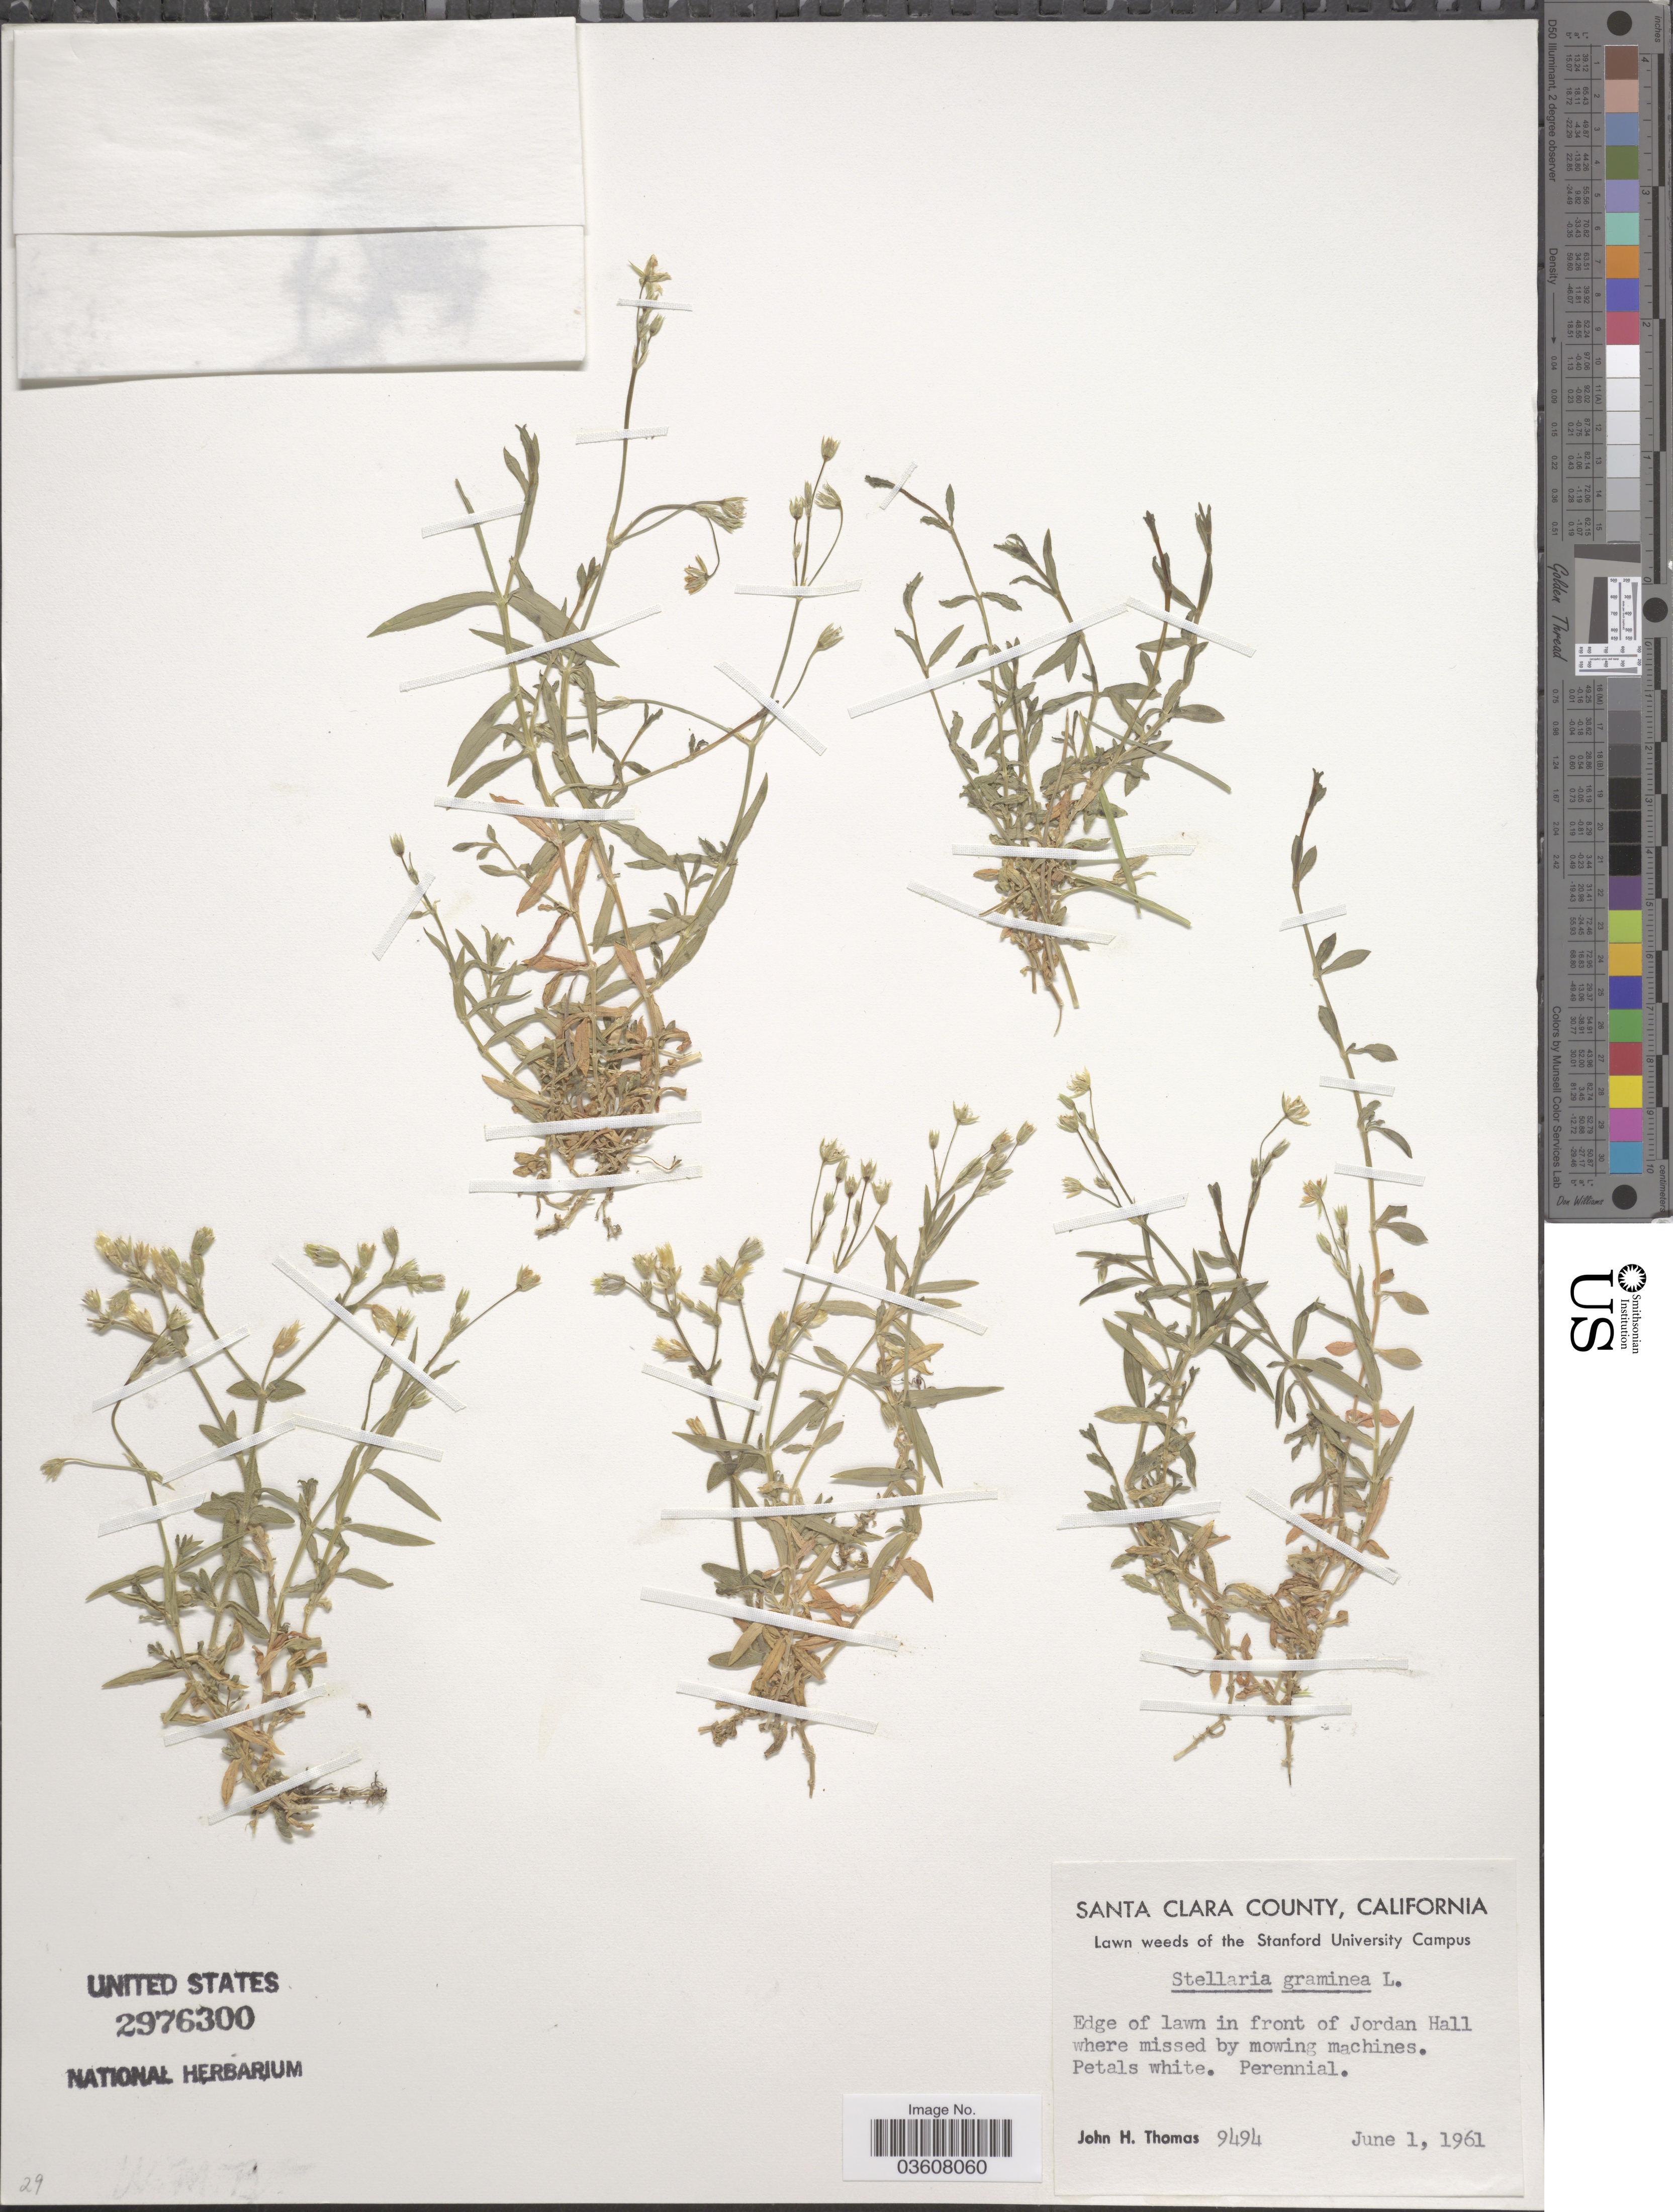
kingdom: Plantae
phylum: Tracheophyta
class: Magnoliopsida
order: Caryophyllales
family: Caryophyllaceae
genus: Stellaria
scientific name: Stellaria graminea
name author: L.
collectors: J. H. Thomas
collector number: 9494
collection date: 1961-06-01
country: United States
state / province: California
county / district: Santa Clara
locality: Santa Clara County. Edge of lawn in front of Jordan Hall.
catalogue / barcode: US 2976300